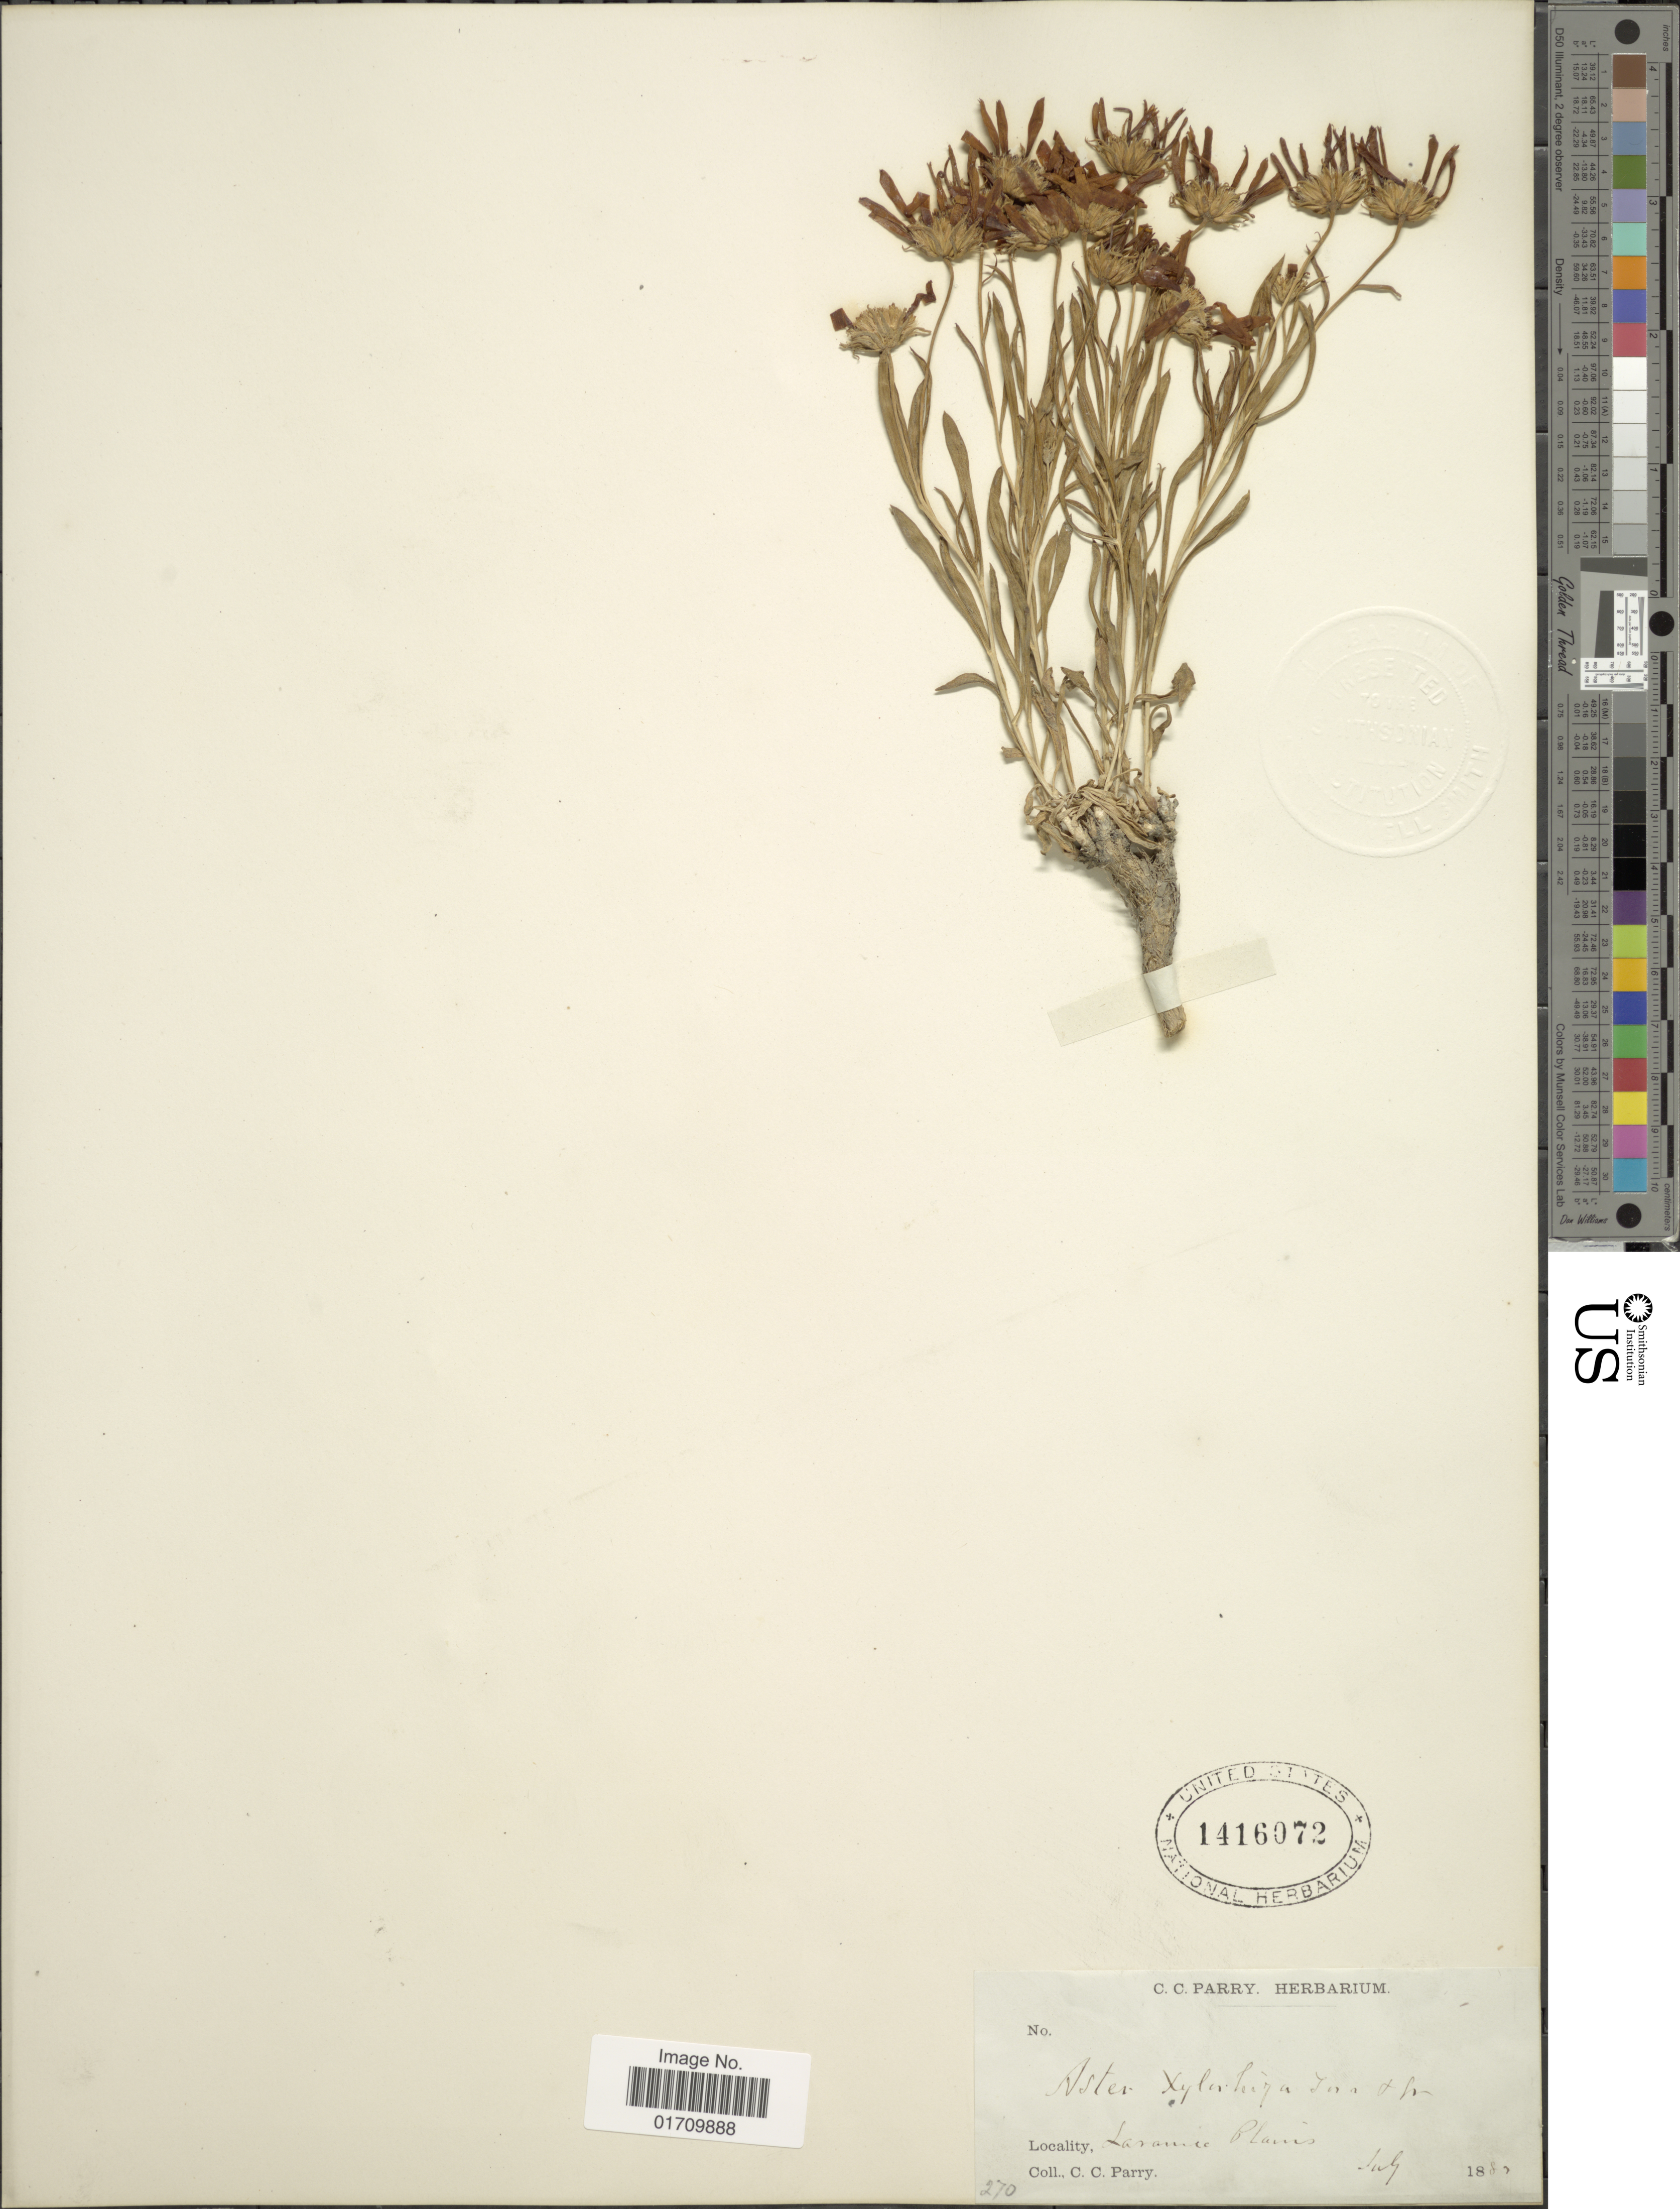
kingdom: Plantae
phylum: Tracheophyta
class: Magnoliopsida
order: Asterales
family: Asteraceae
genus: Xylorhiza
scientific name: Xylorhiza sp.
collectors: C. C. Parry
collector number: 270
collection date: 1880-08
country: United States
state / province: Wyoming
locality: Laramie Plains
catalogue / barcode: US 1416072